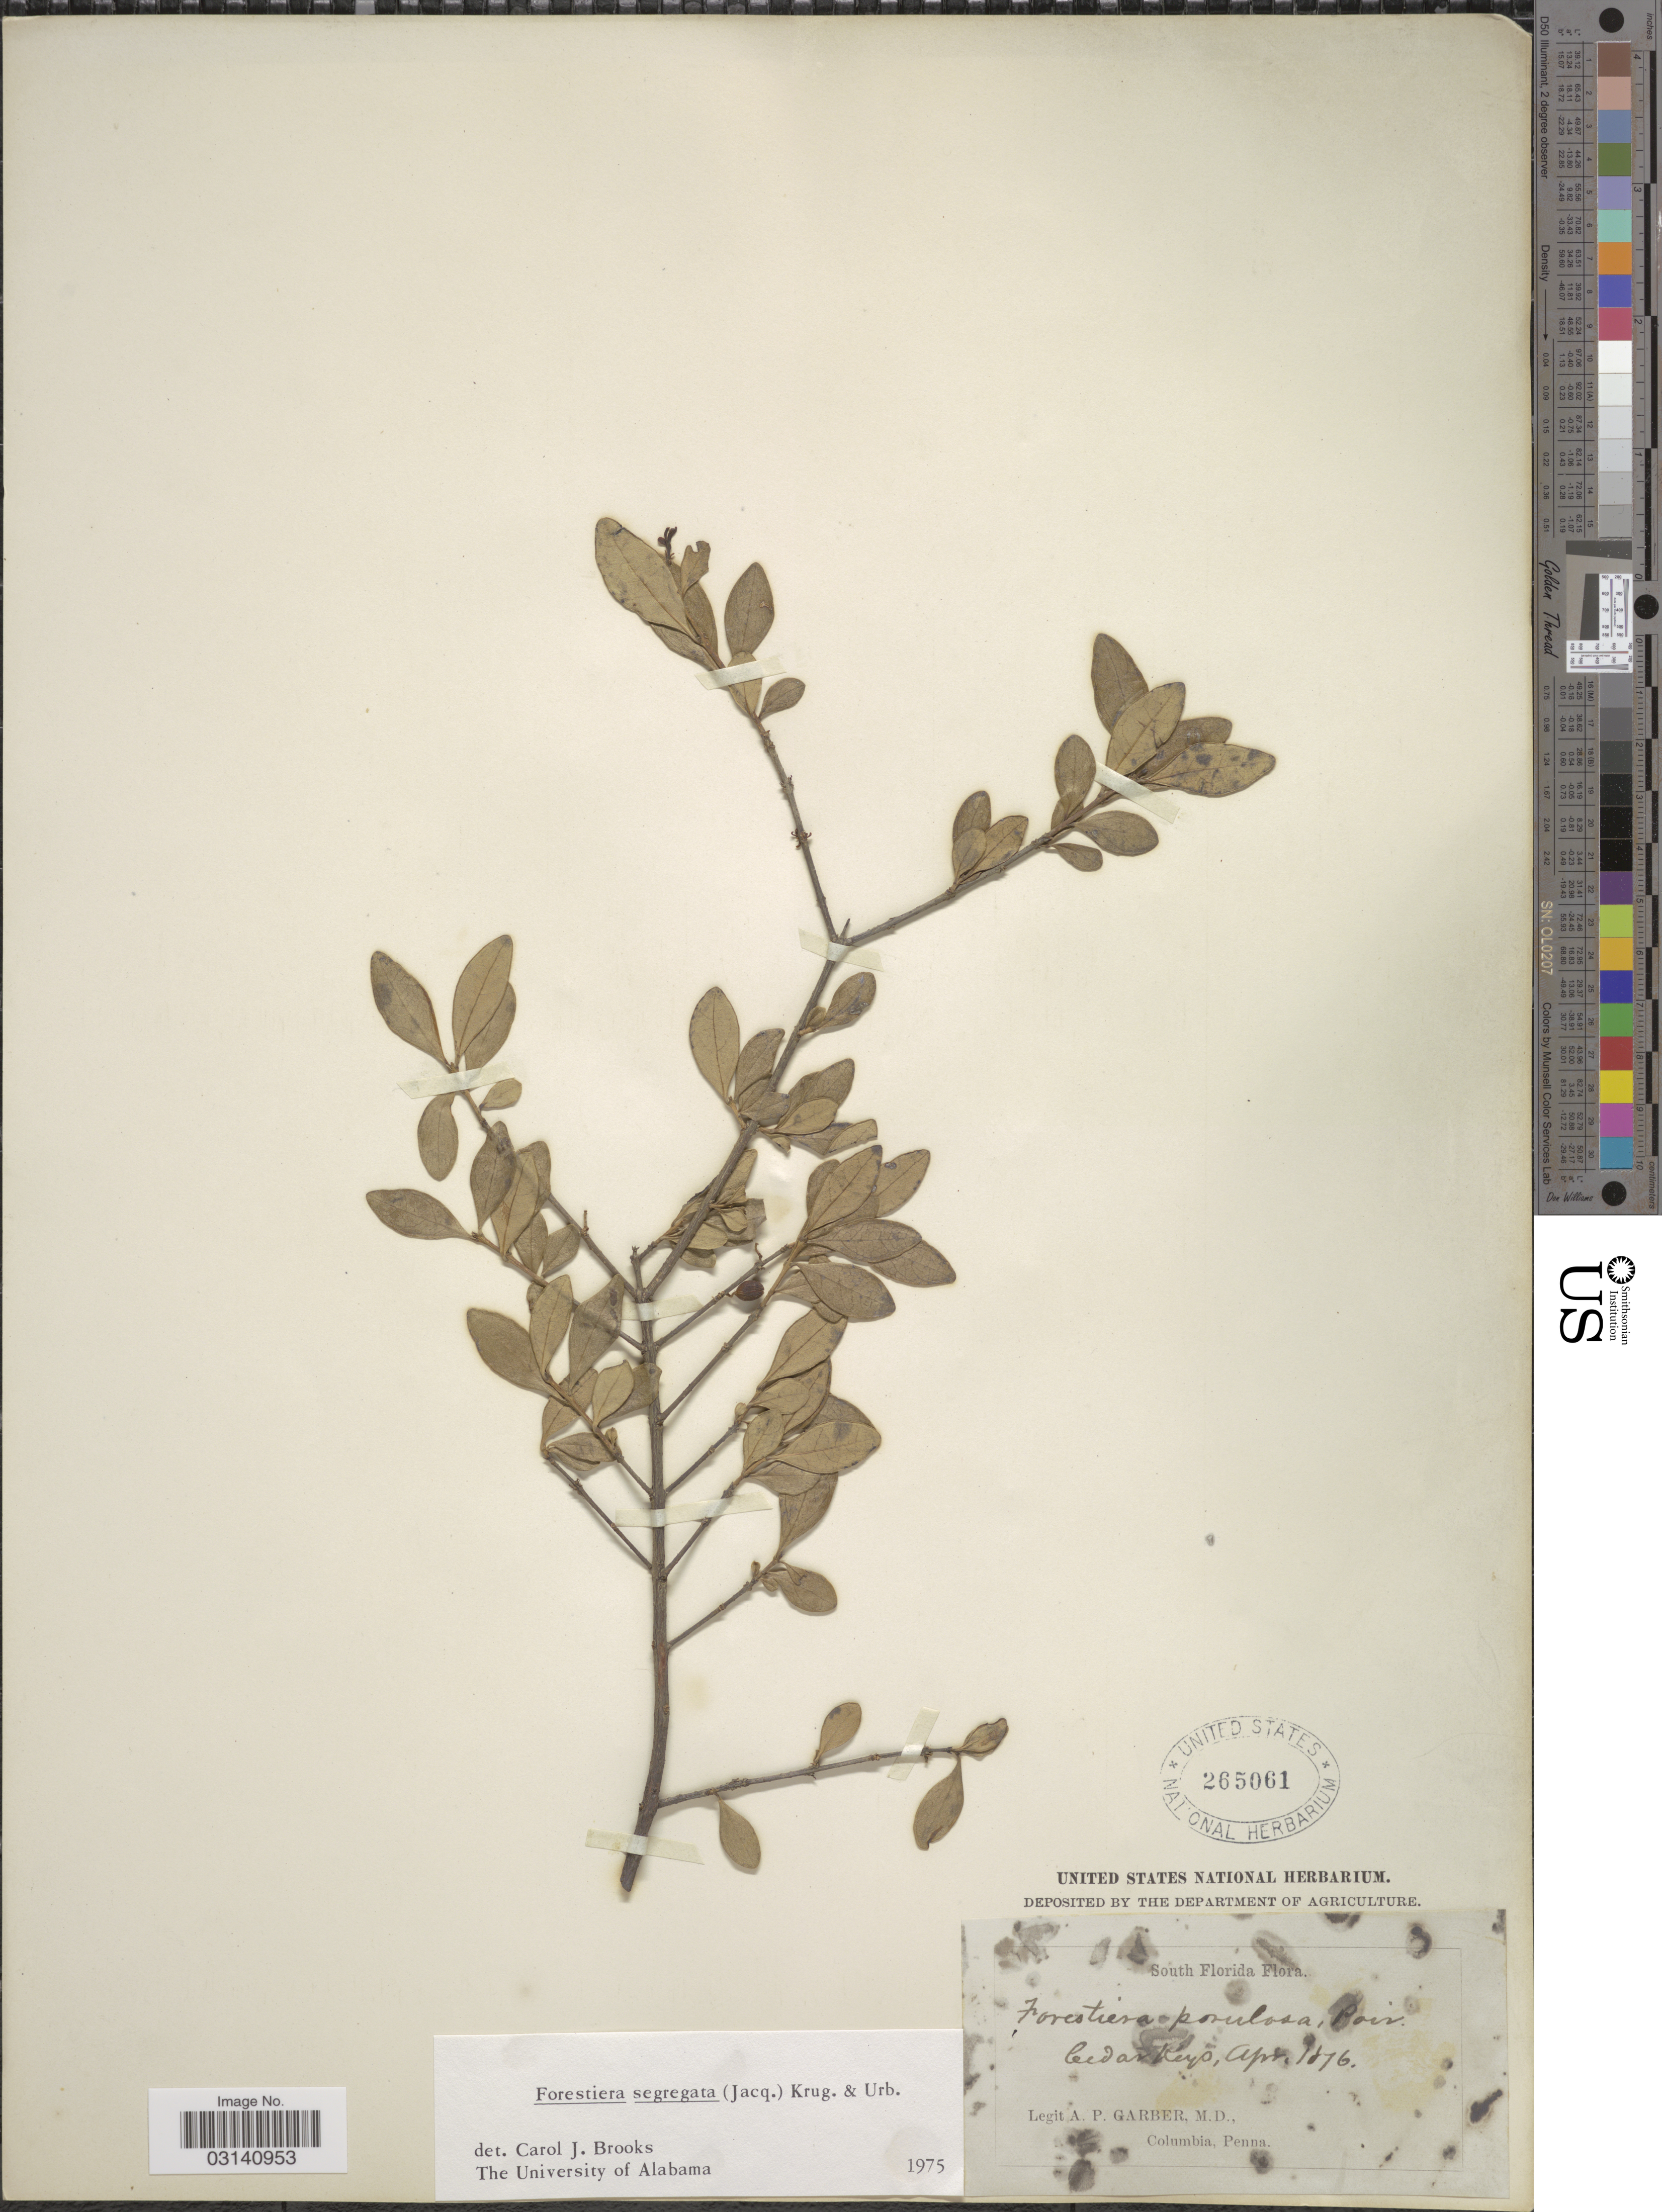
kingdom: Plantae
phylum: Tracheophyta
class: Magnoliopsida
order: Lamiales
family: Oleaceae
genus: Forestiera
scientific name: Forestiera segregata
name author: (Jacq.) Krug & Urb.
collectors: A. P. Garber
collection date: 1876-04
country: United States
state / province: Florida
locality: South Florida. Cedar Keys.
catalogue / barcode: US 265061